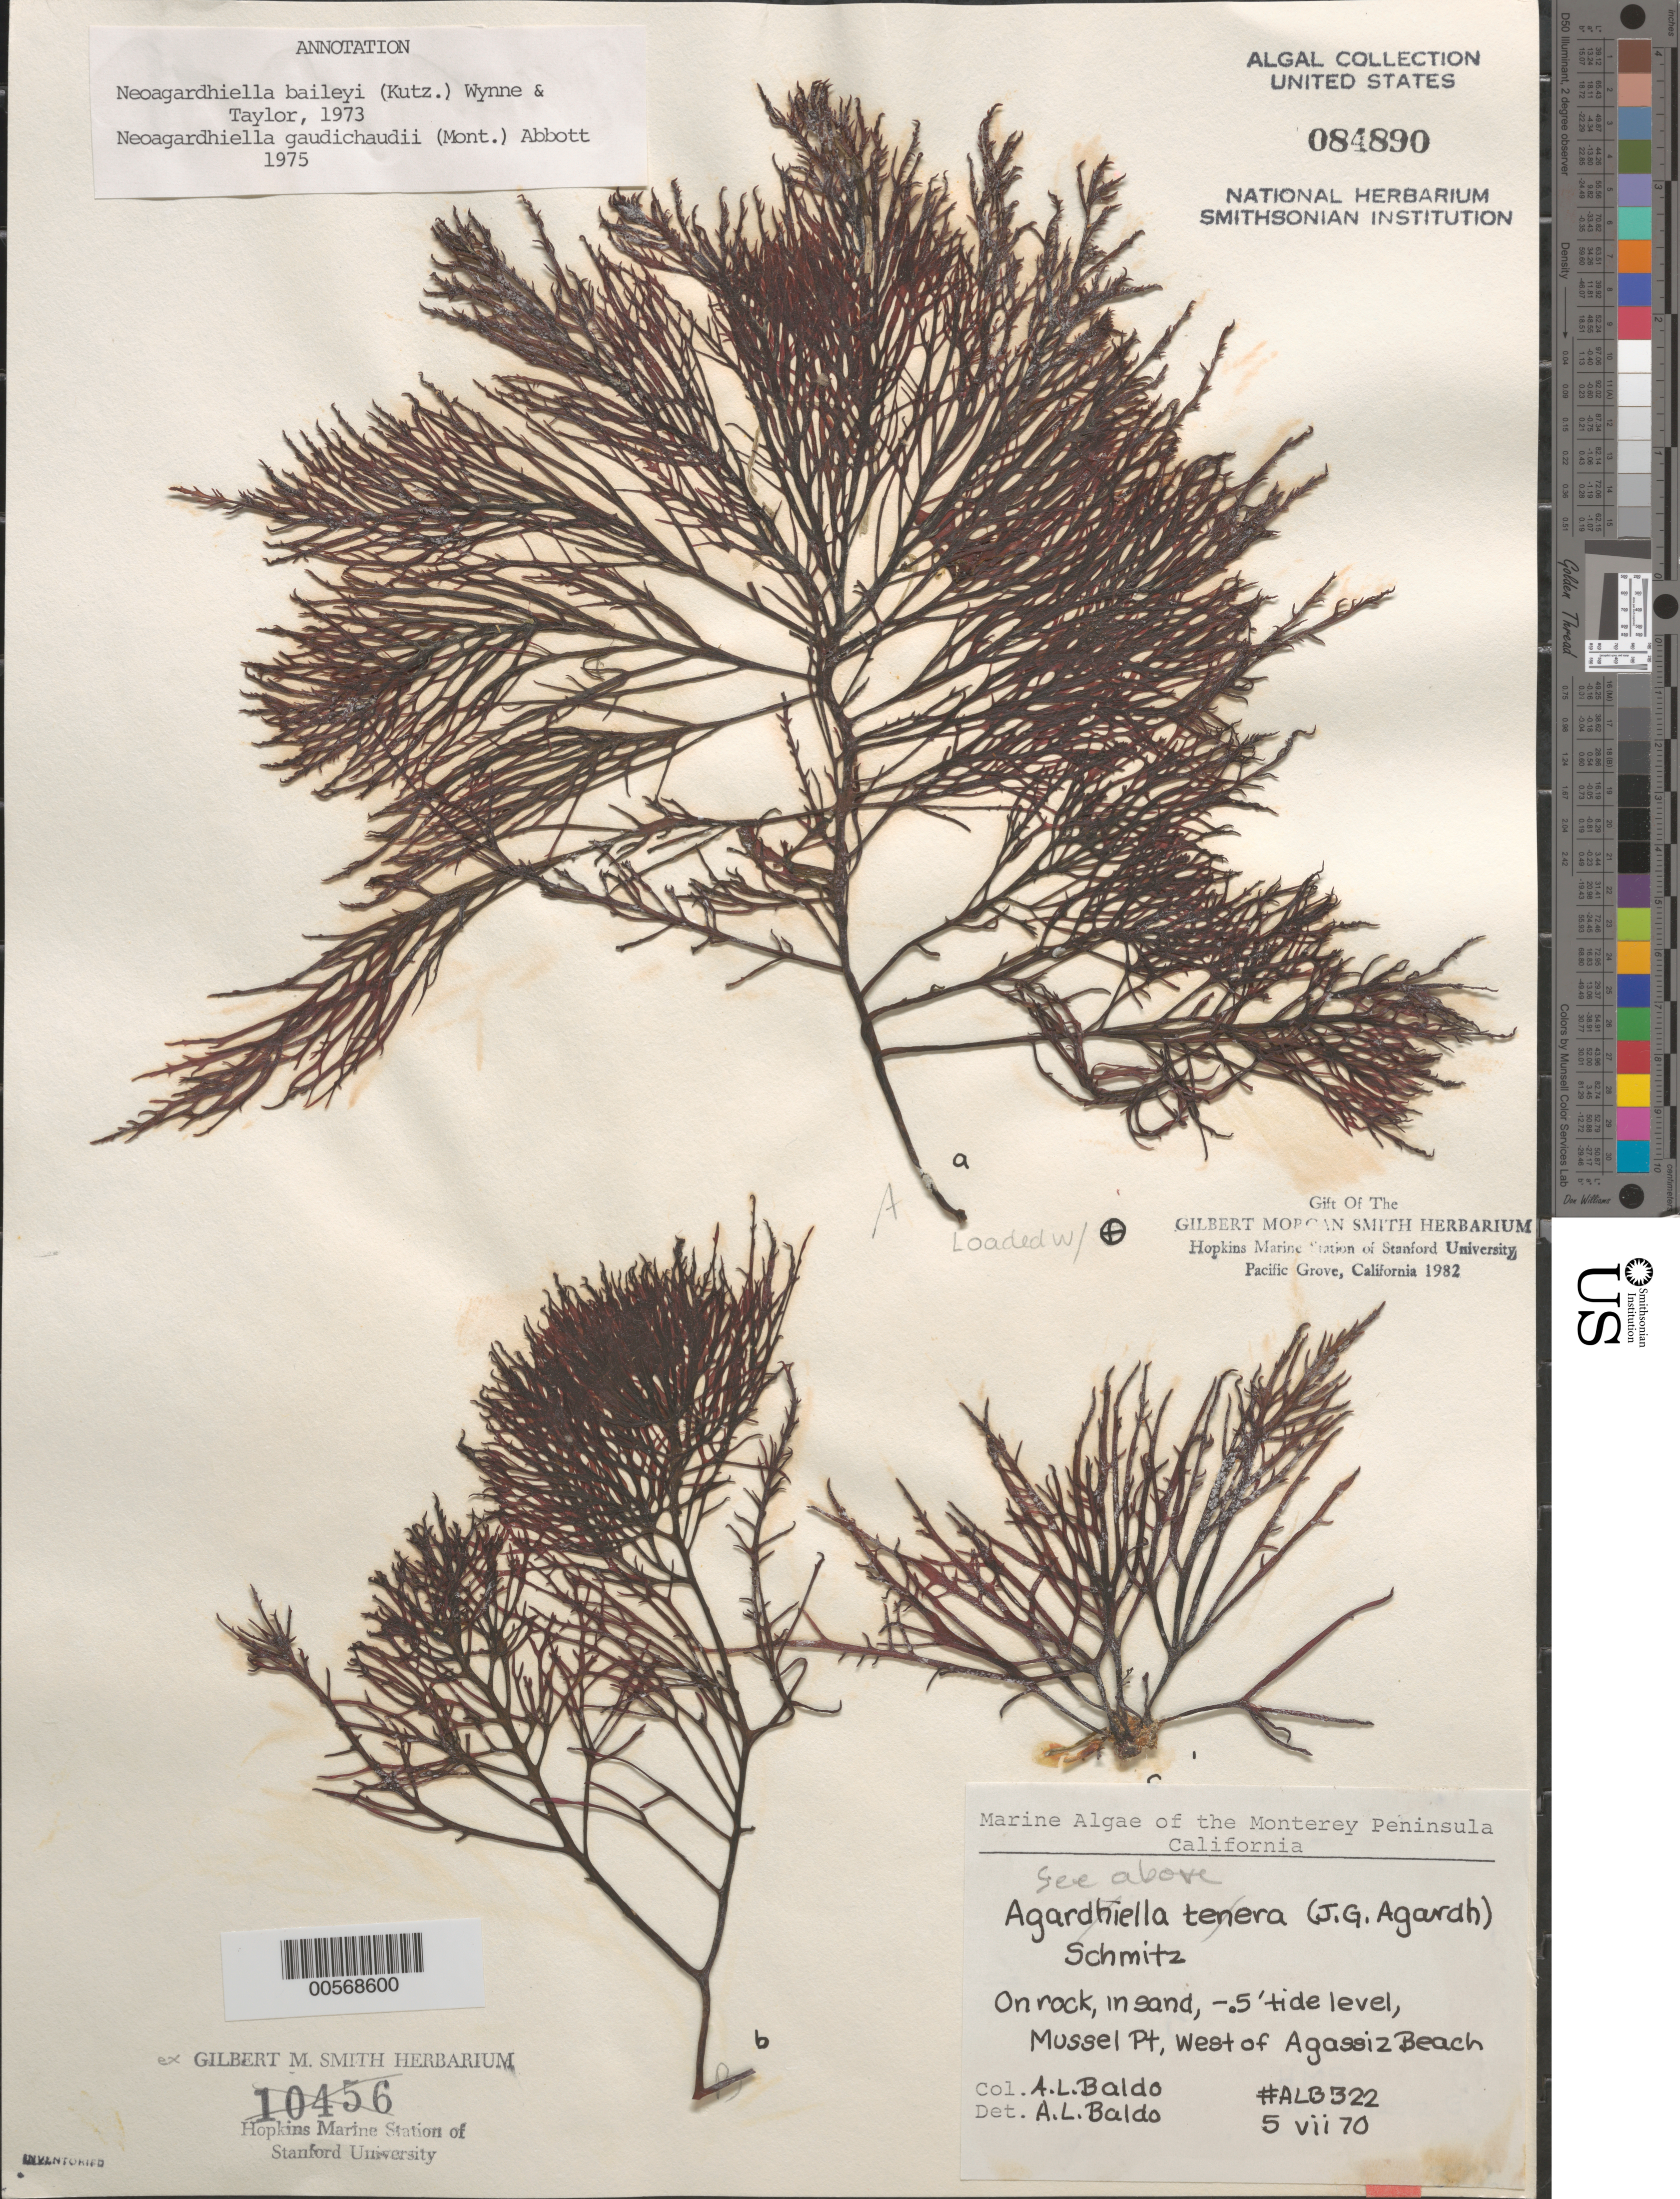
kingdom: Plantae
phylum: Rhodophyta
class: Florideophyceae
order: Gigartinales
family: Solieriaceae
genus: Sarcodiotheca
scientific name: Sarcodiotheca gaudichaudii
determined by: Algae name updating Project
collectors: A. Baldo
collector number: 322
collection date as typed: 05 Jul 1970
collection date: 1970-07-05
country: United States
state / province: California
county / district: Monterey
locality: Mussel Point, west of Agassiz Beach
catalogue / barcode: US 84890